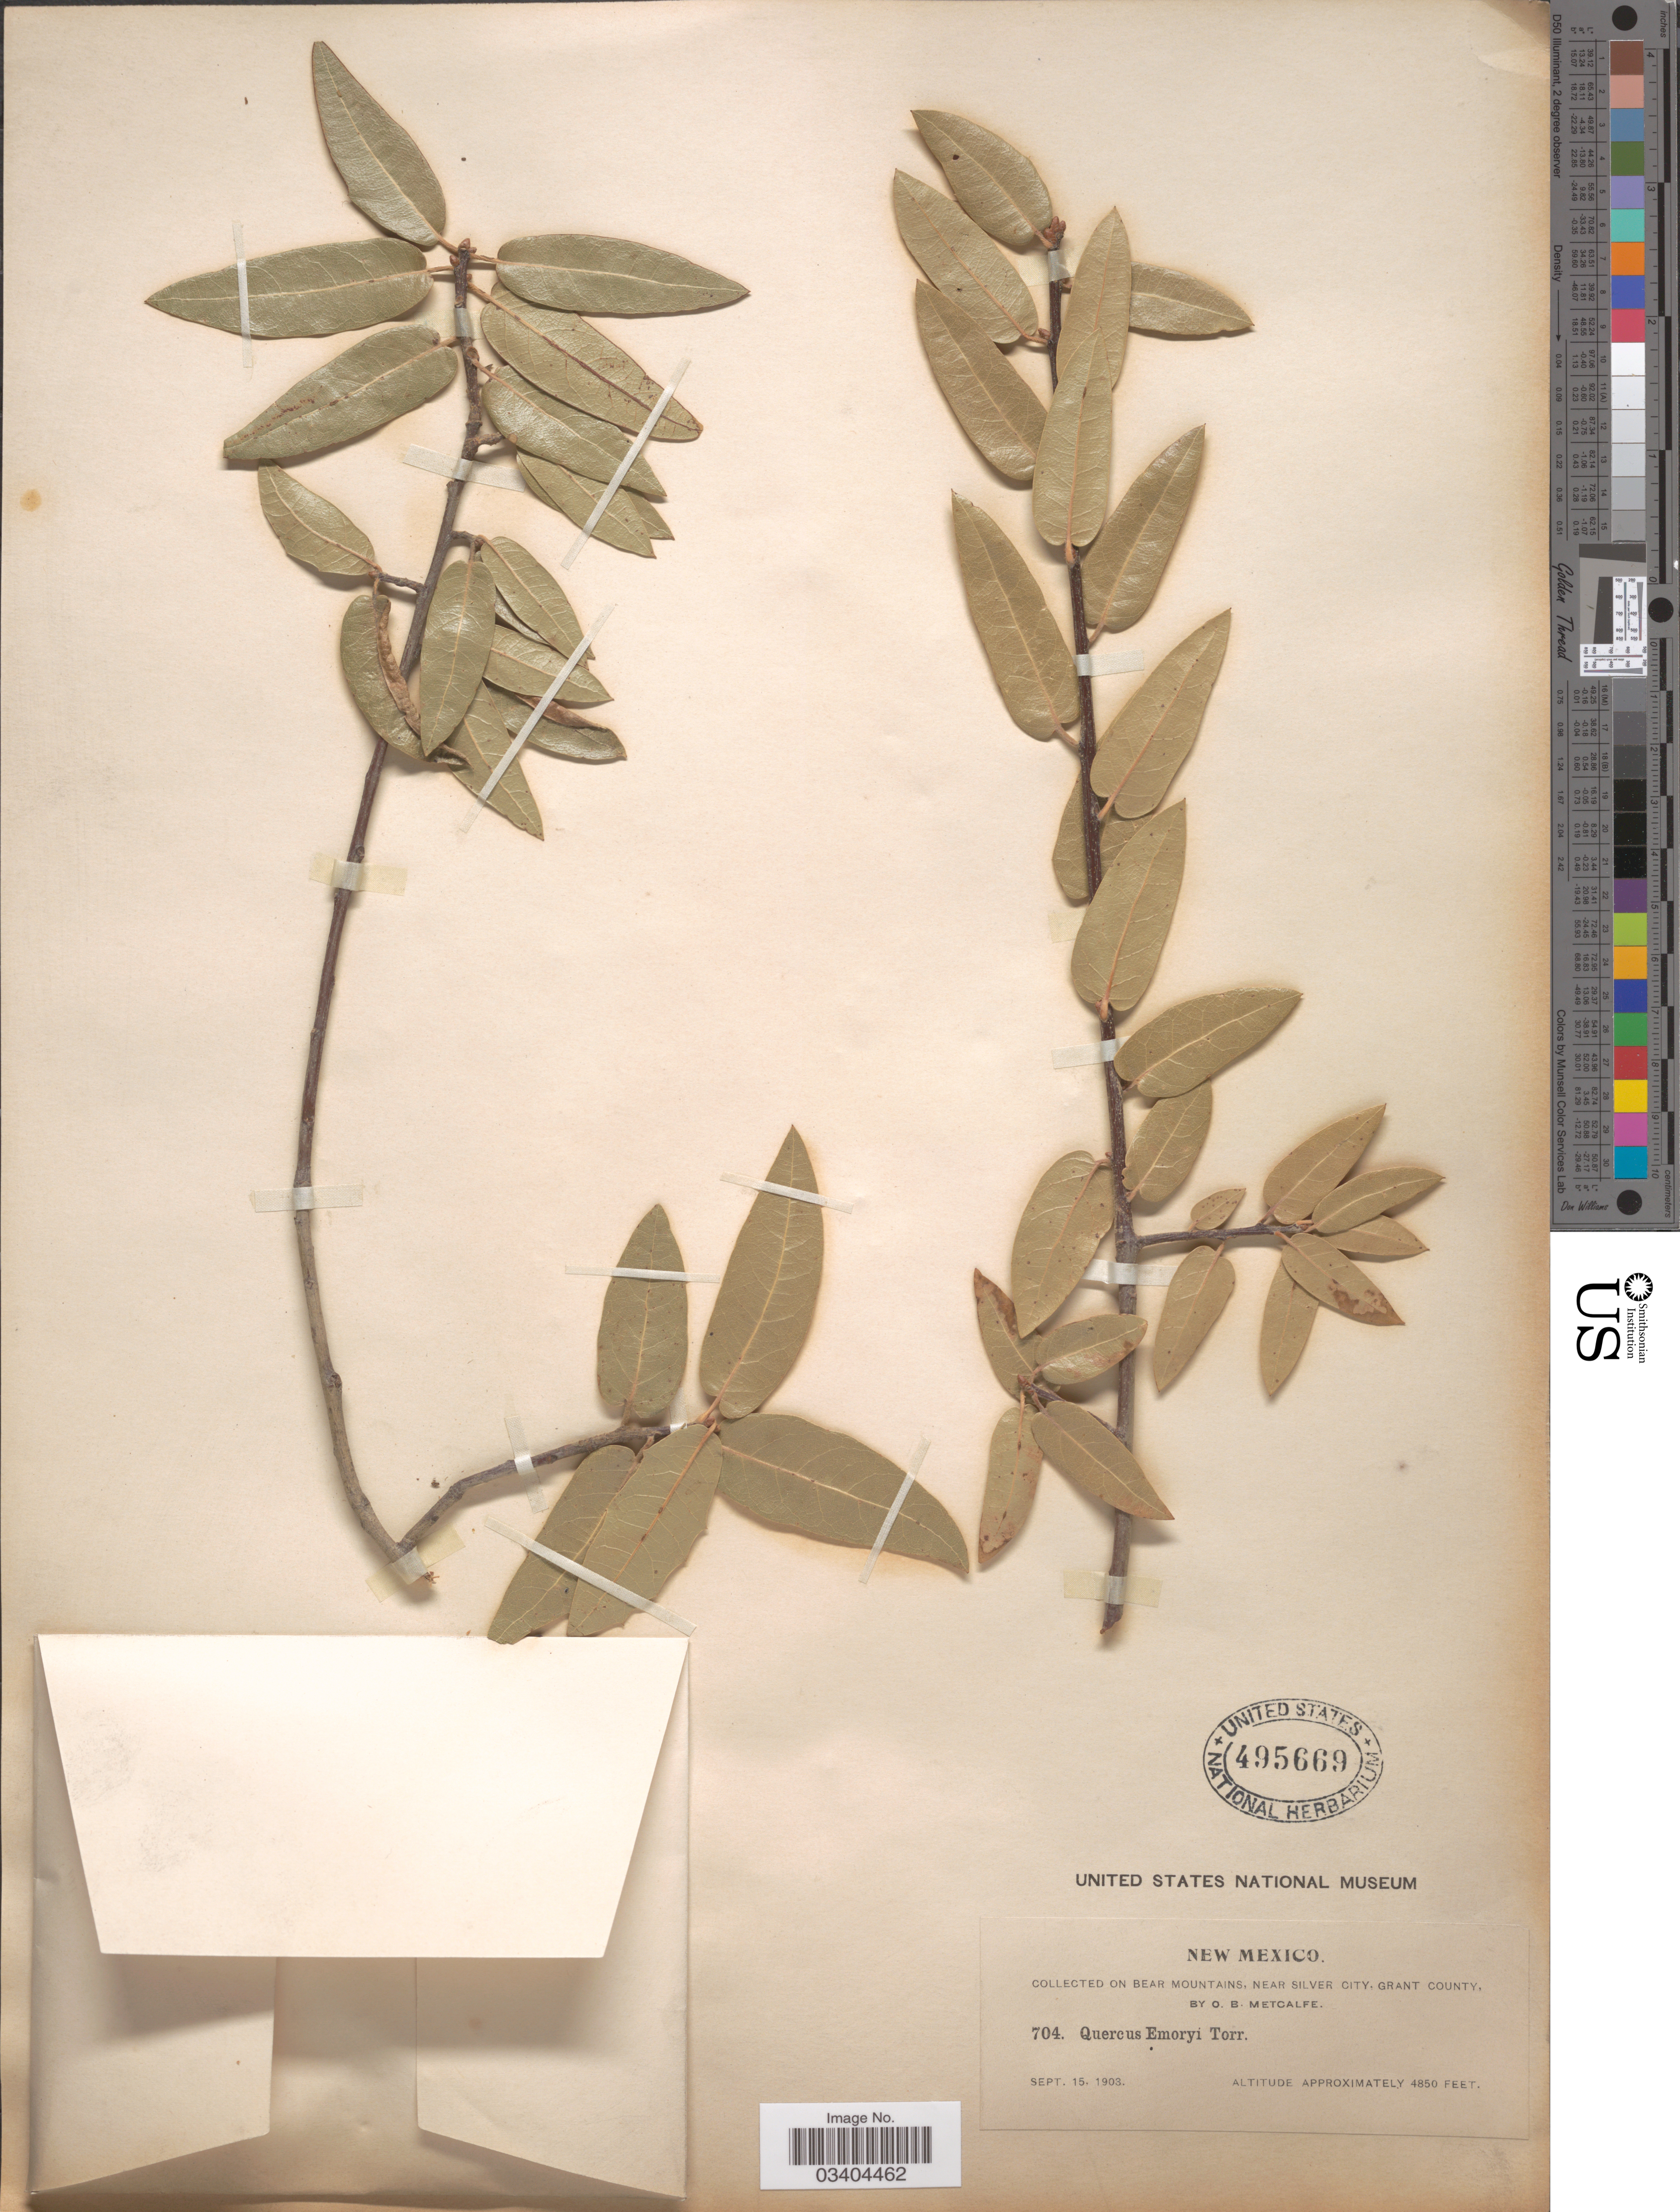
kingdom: Plantae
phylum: Tracheophyta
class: Magnoliopsida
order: Fagales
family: Fagaceae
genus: Quercus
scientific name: Quercus emoryi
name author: Torr. in Emory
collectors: O. Metcalf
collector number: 704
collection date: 1903-09-15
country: United States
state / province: New Mexico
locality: On Bear Mountains, near Silver City, Grant County.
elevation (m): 1478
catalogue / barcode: US 495669